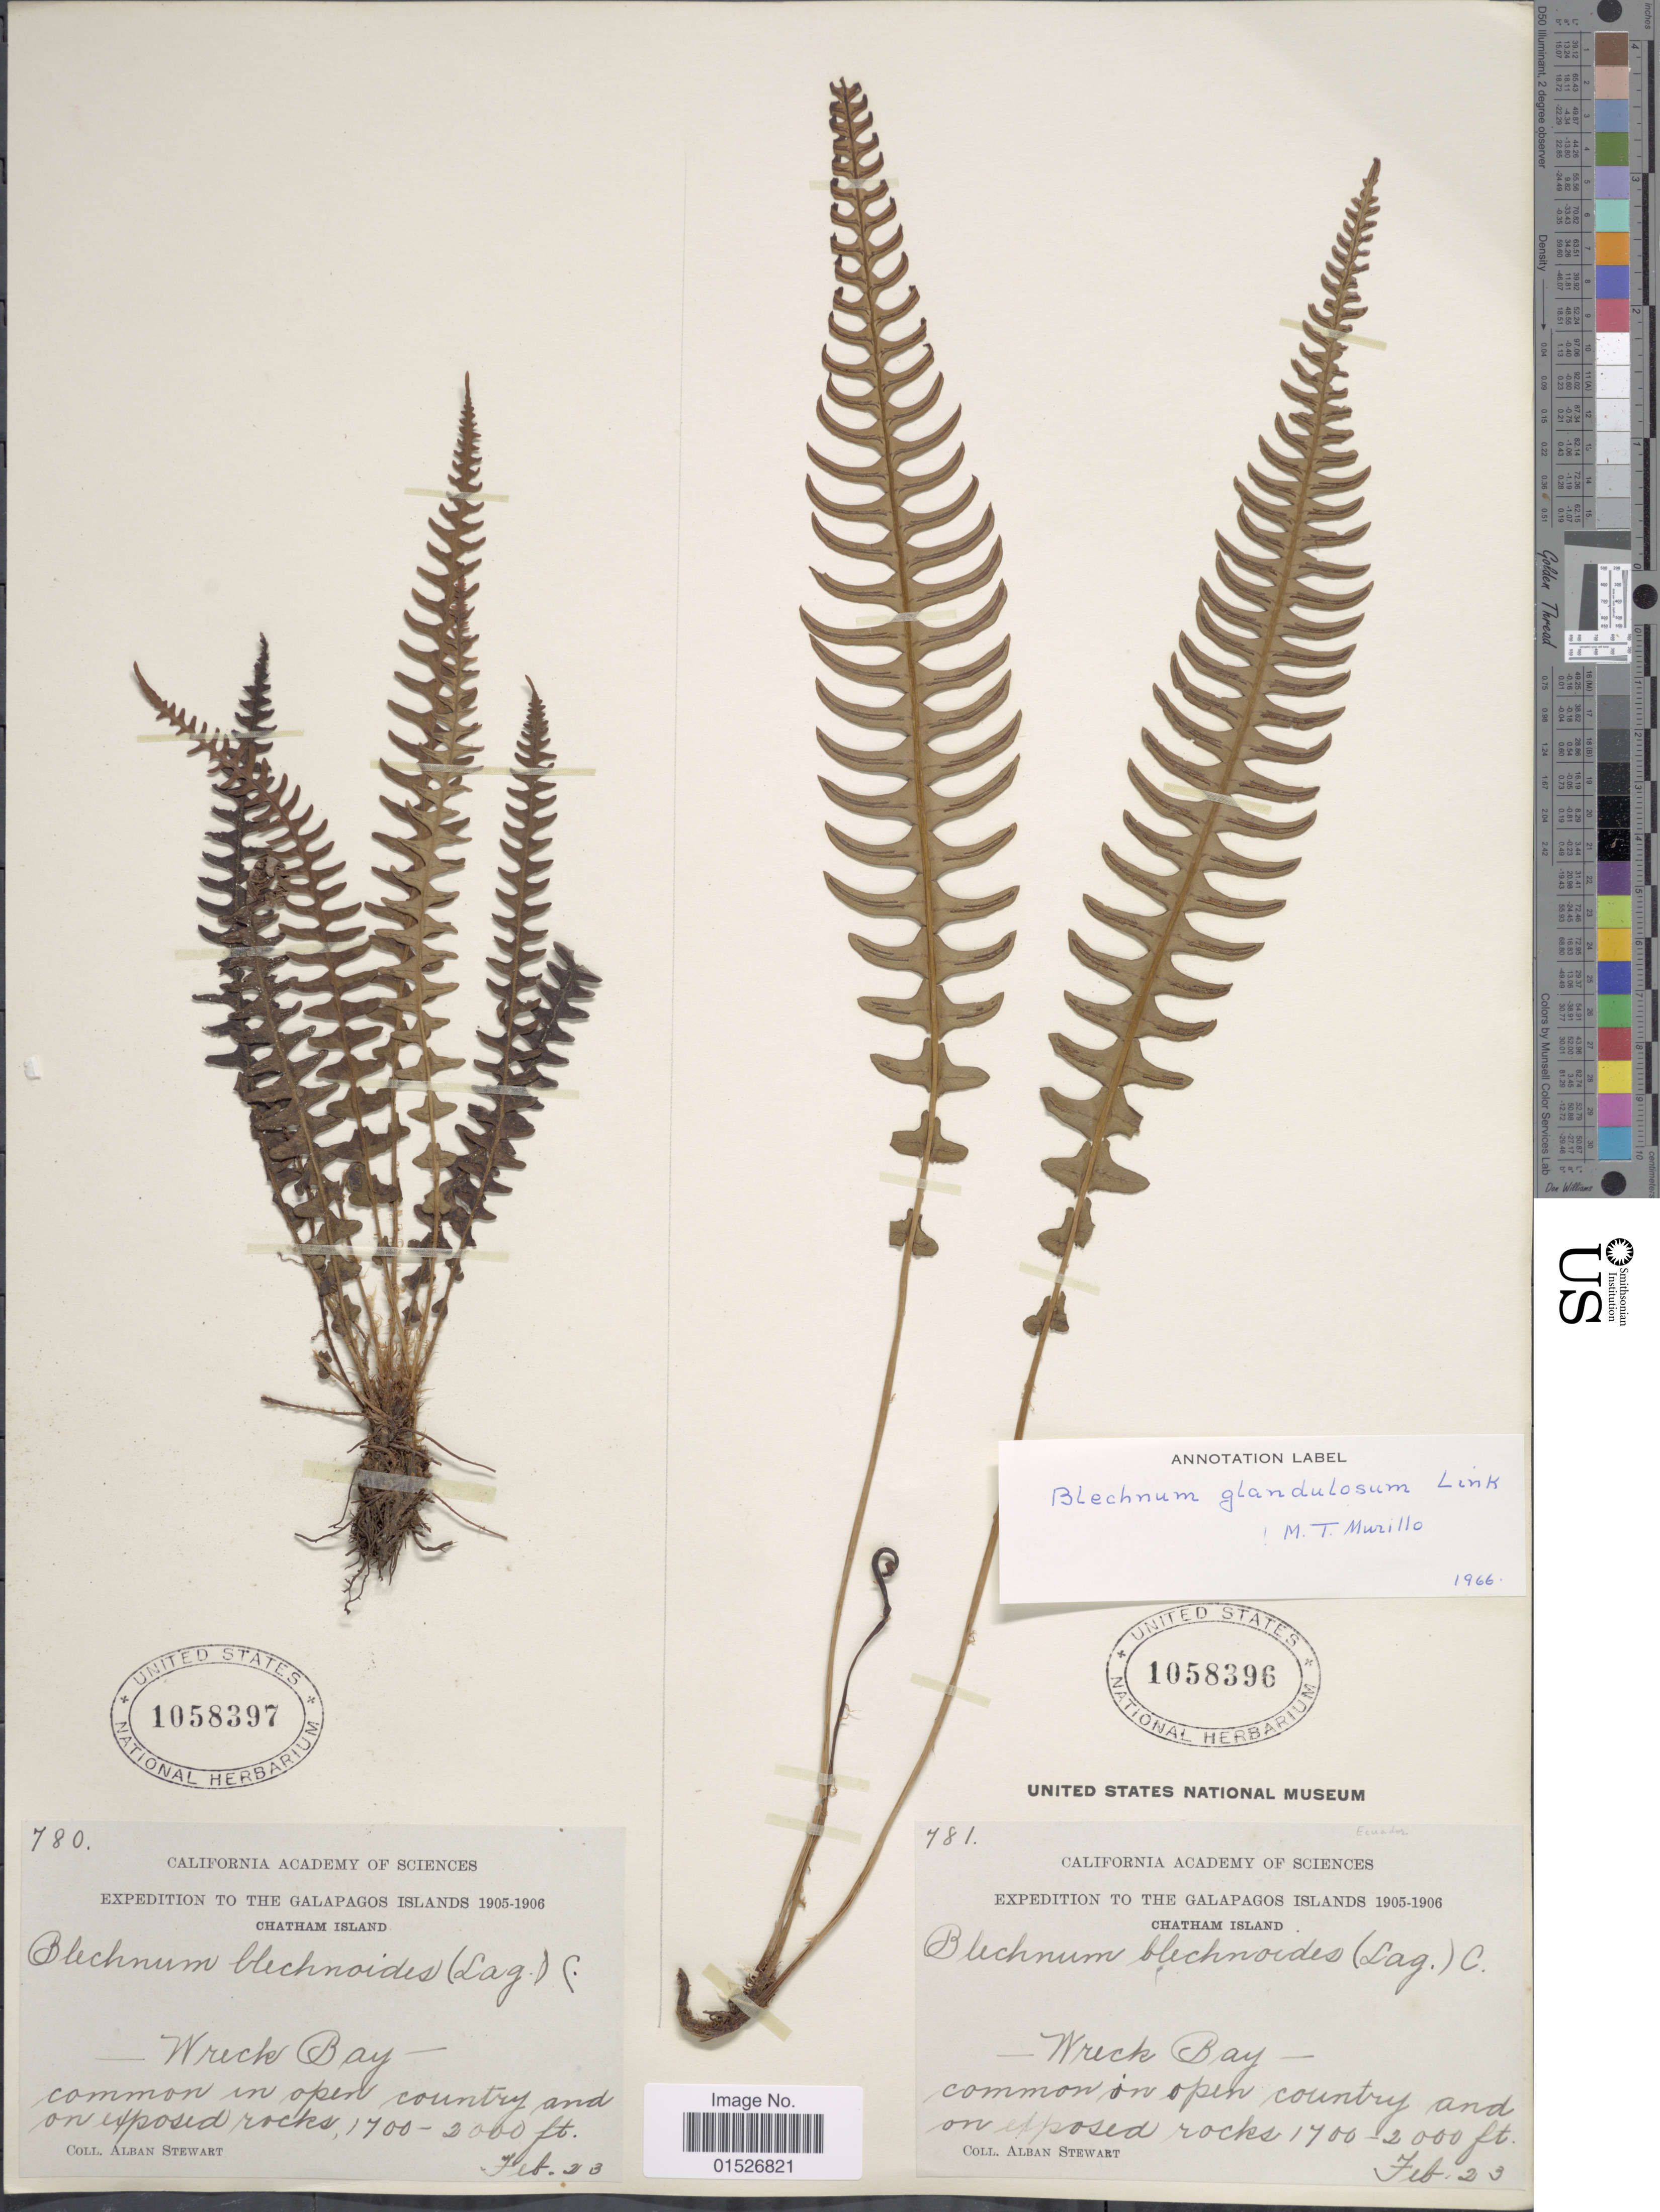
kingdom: Plantae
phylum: Tracheophyta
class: Polypodiopsida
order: Polypodiales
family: Blechnaceae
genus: Blechnum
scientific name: Blechnum polypodioides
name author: Raddi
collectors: A. Stewart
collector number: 781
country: New Zealand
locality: Chatham Island, Wreck Bay.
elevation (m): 518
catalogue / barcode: US 1058396-2